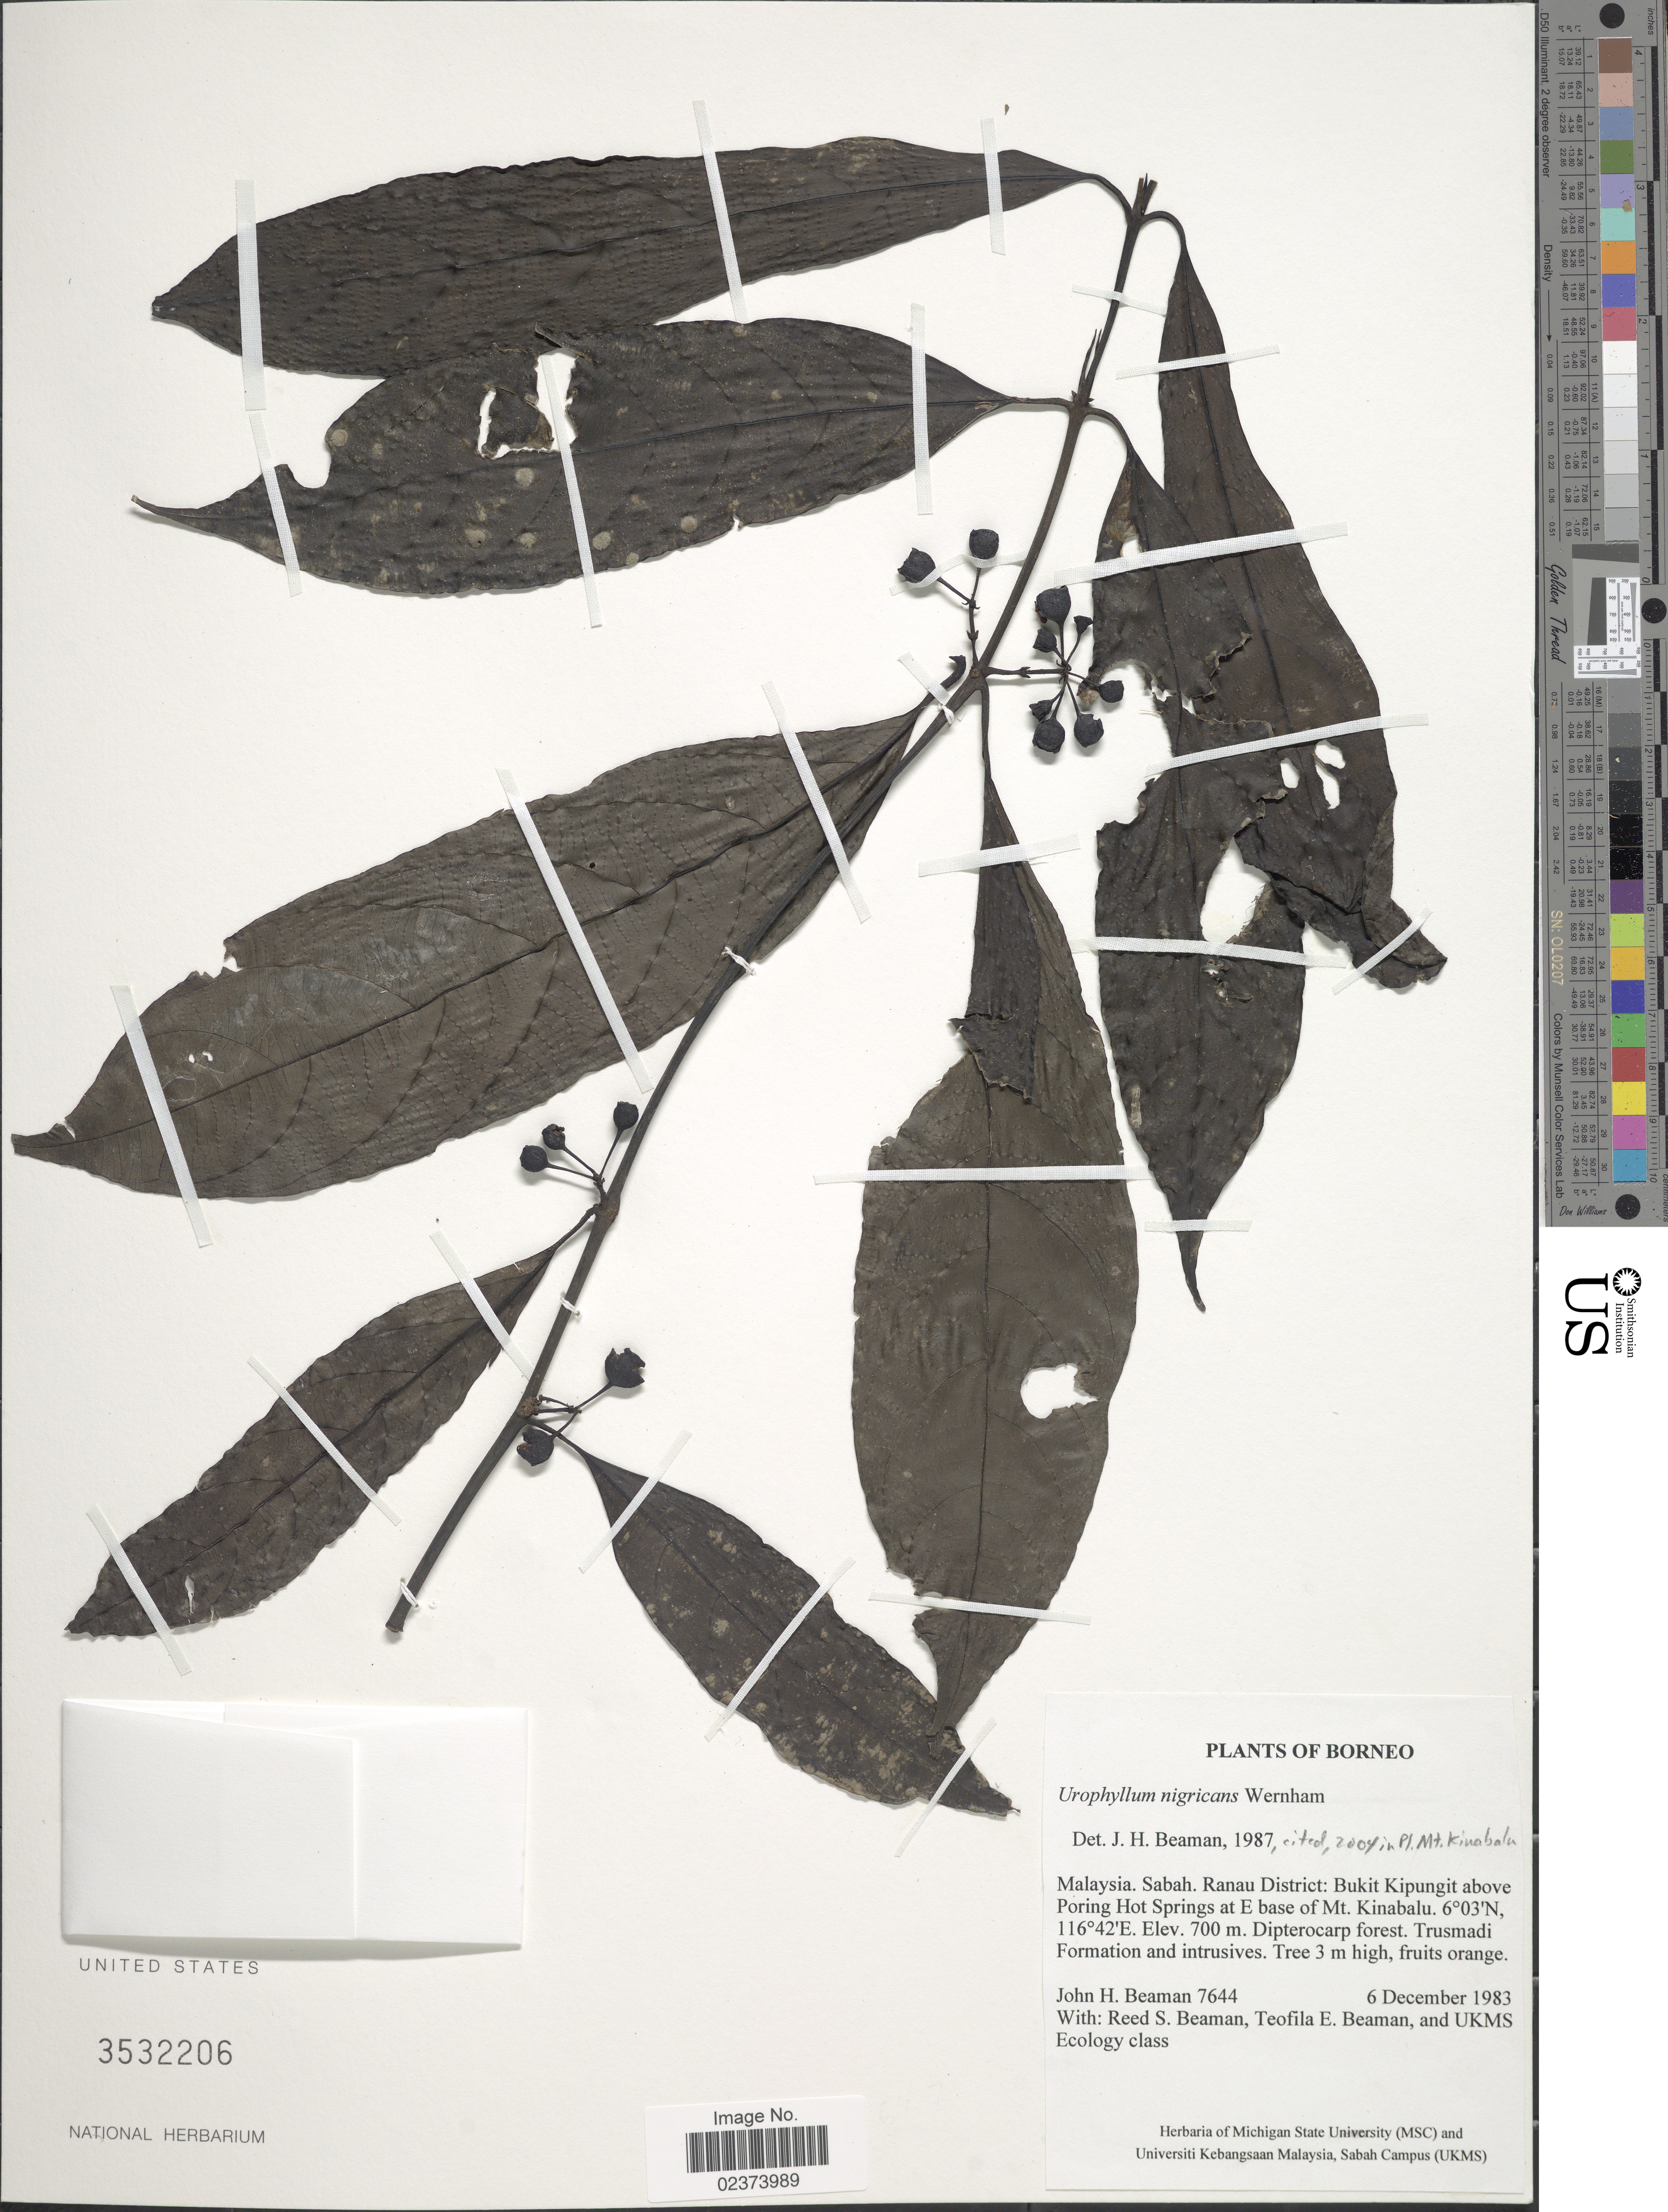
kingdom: Plantae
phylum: Tracheophyta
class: Magnoliopsida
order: Gentianales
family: Rubiaceae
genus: Urophyllum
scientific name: Urophyllum nigricans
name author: Wernham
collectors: J. H. Beaman, R. S. Beaman, T. E. Beaman & UKMS Ecology Class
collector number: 7644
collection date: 1983-12-06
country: Malaysia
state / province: Sabah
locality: Borneo, Ranau District: Bukit Kipungit above Poring Hot Springs at E base of Mt. Kinabalu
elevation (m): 700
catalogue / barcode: US 3532206